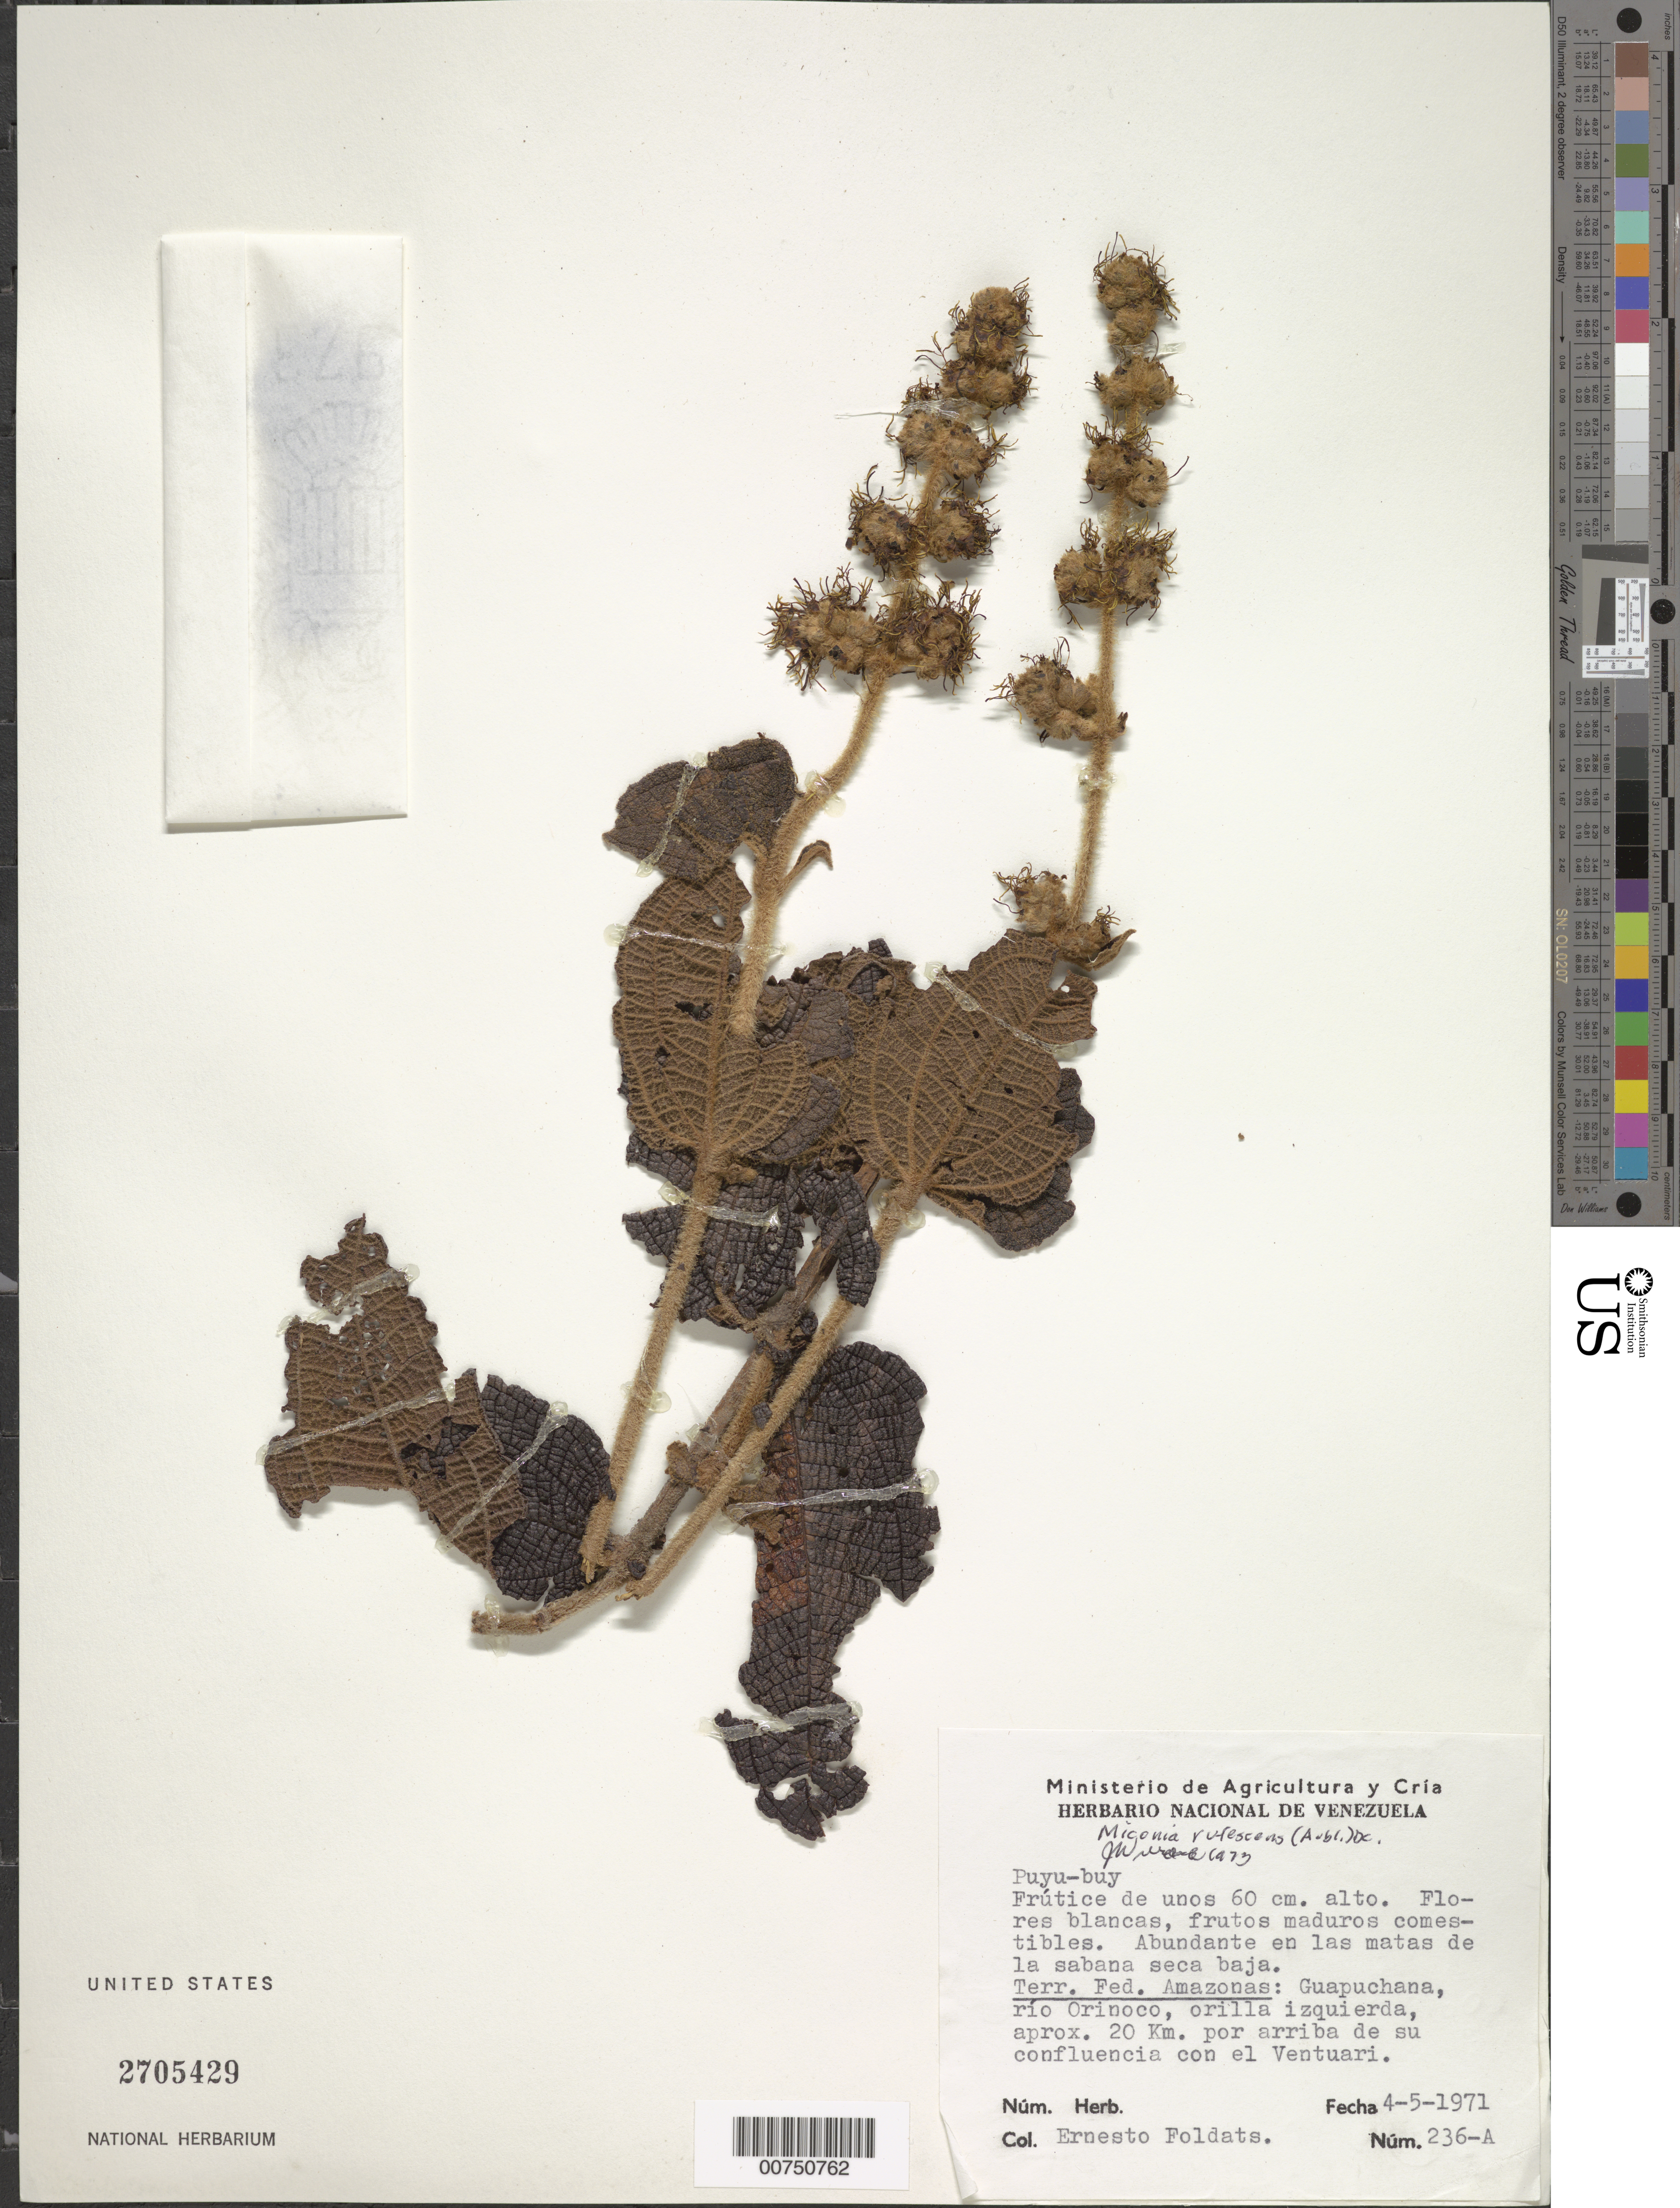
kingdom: Plantae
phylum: Tracheophyta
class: Magnoliopsida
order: Myrtales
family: Melastomataceae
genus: Miconia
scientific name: Miconia rufescens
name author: (Aubl.) DC.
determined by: Wurdack, John J., (US), US (UNITED STATES)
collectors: E. Foldats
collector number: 236 A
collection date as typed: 4-May-71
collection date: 1971-05-04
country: Venezuela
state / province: Amazonas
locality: Guapachana, Río Orinoco, 20 km por arriba de su confluencia con el Ventuari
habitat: Orilla izquierda, las matas de la sabana seca baja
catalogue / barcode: US 2705429